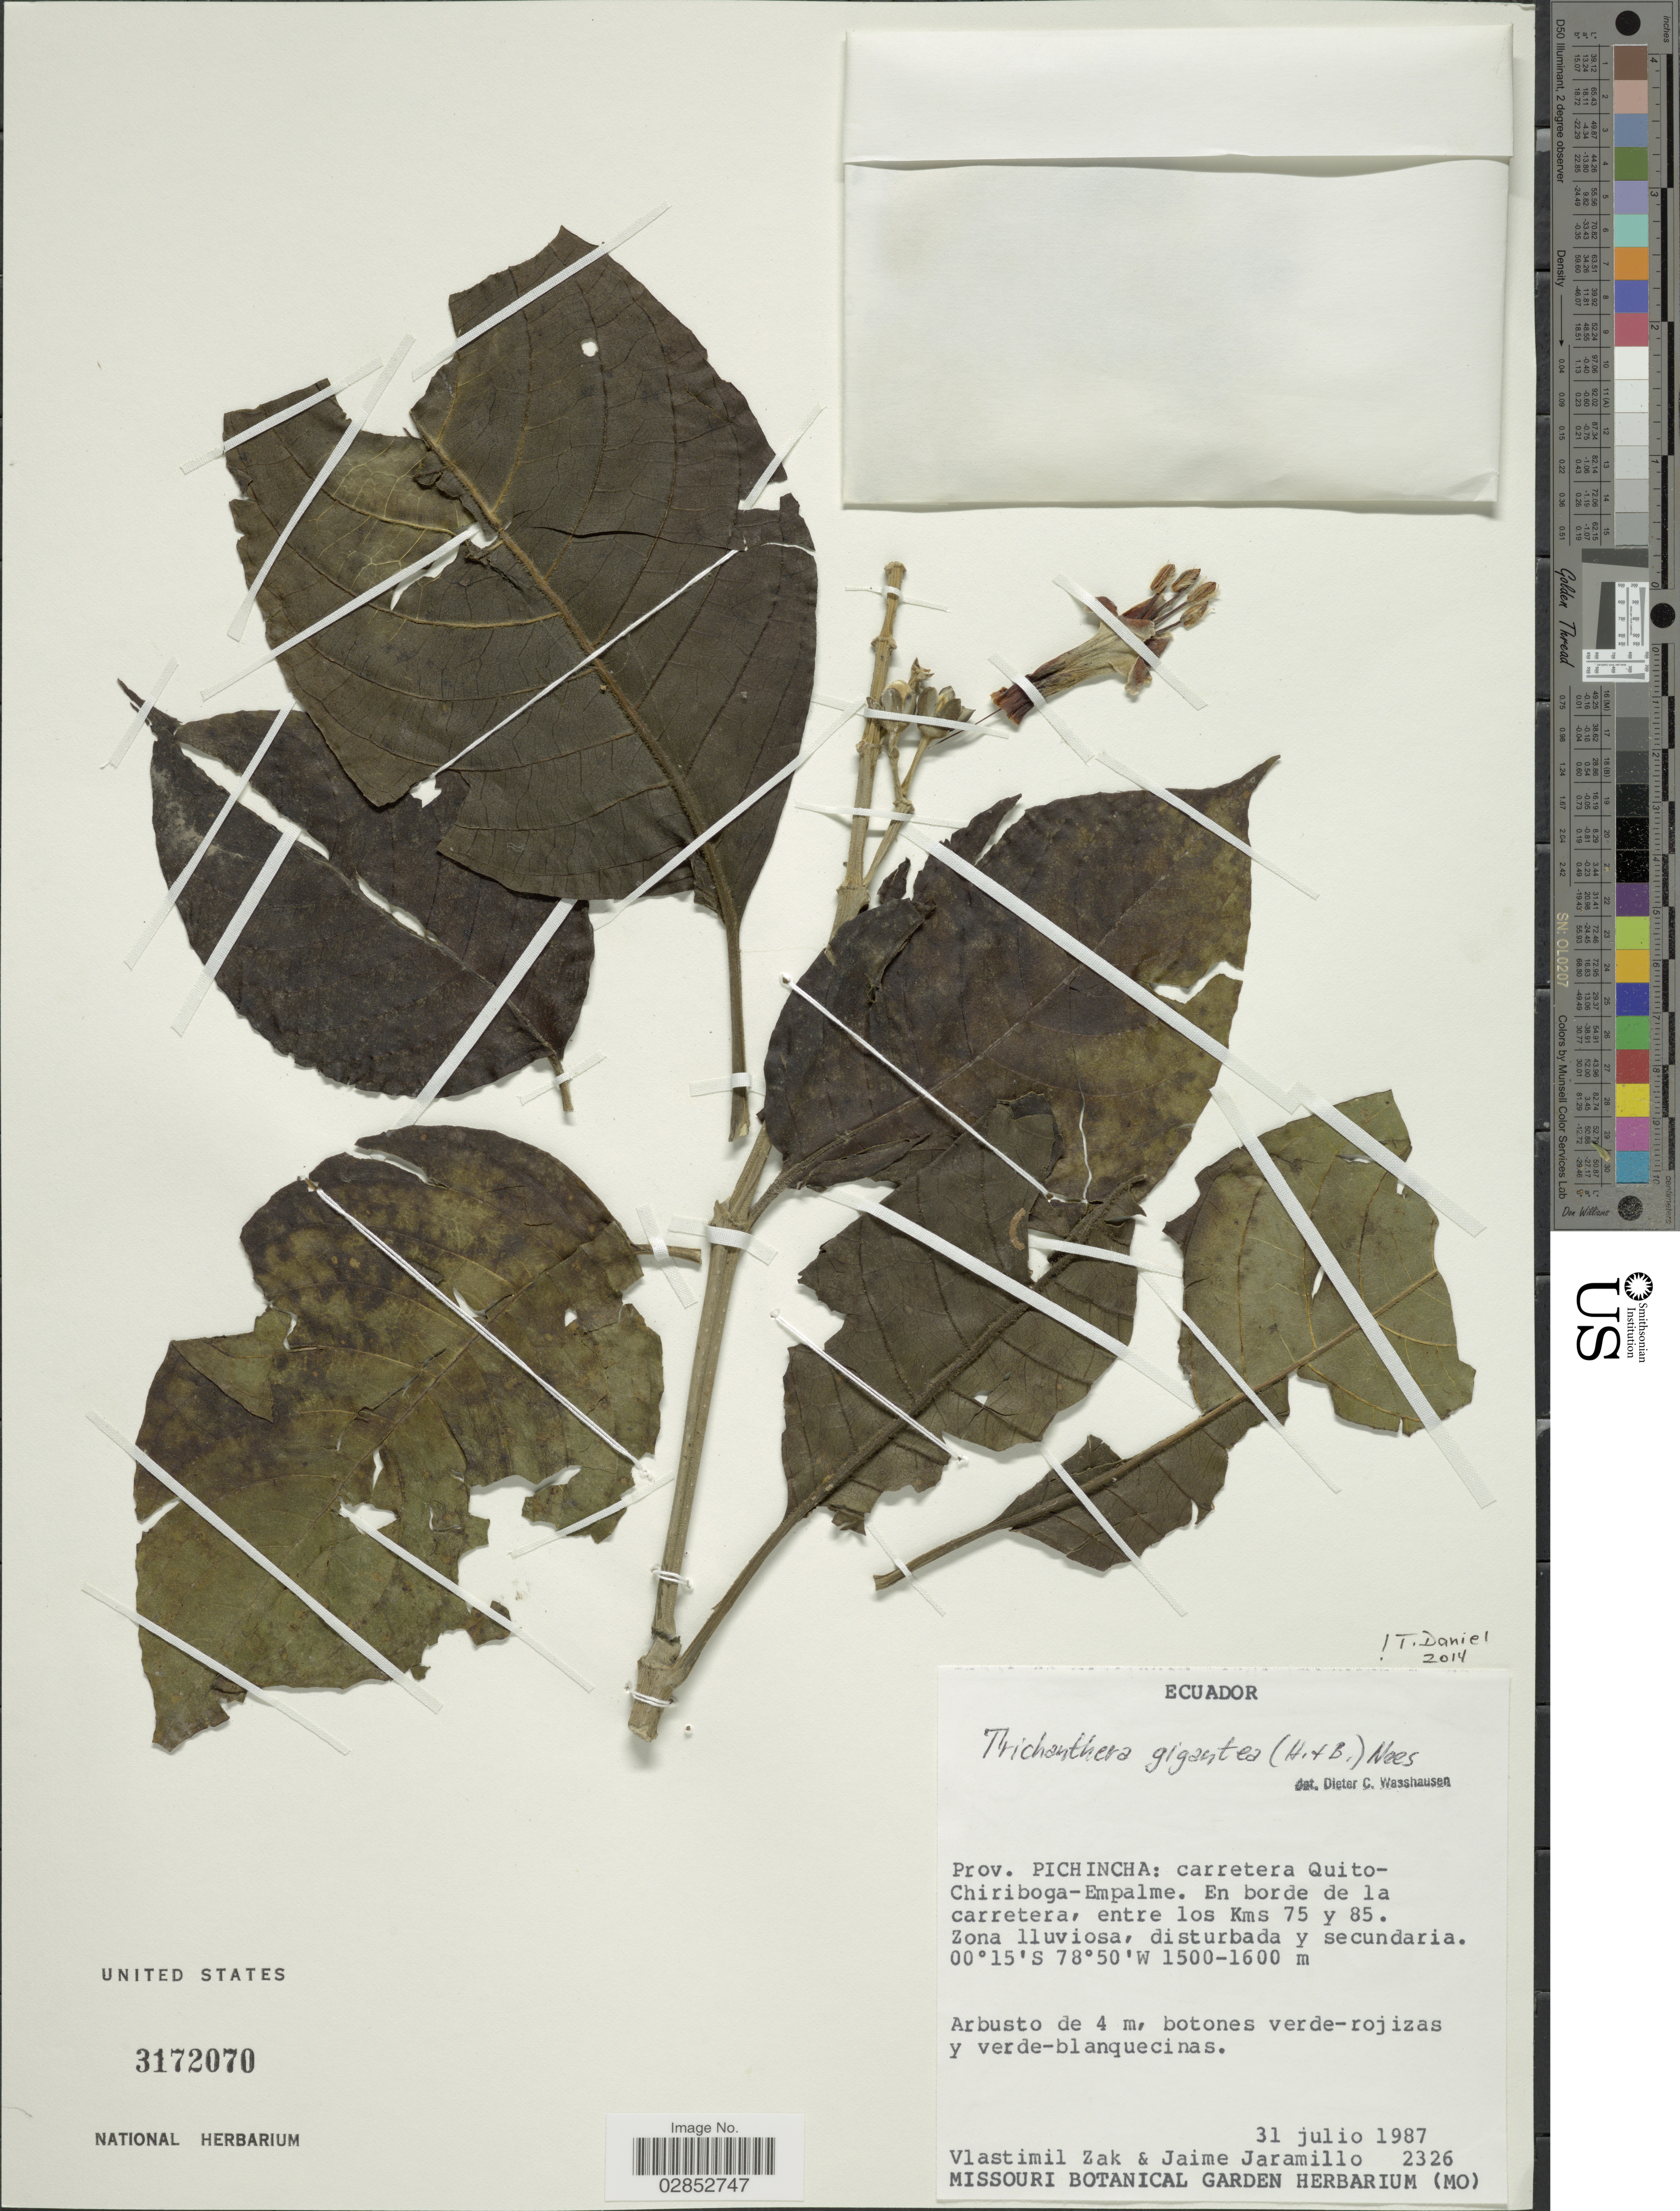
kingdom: Plantae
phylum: Tracheophyta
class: Magnoliopsida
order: Lamiales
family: Acanthaceae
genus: Trichanthera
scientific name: Trichanthera gigantea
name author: (Bonpl.) Nees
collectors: V. Zak & J. Jaramillo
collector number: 2326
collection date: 1987-07-31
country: Ecuador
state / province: Pichincha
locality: Carretera Quito-Chiriboga-Emplame. En borde de la carretera, entre los Kms 75 y 85.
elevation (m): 1500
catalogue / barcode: US 3172070